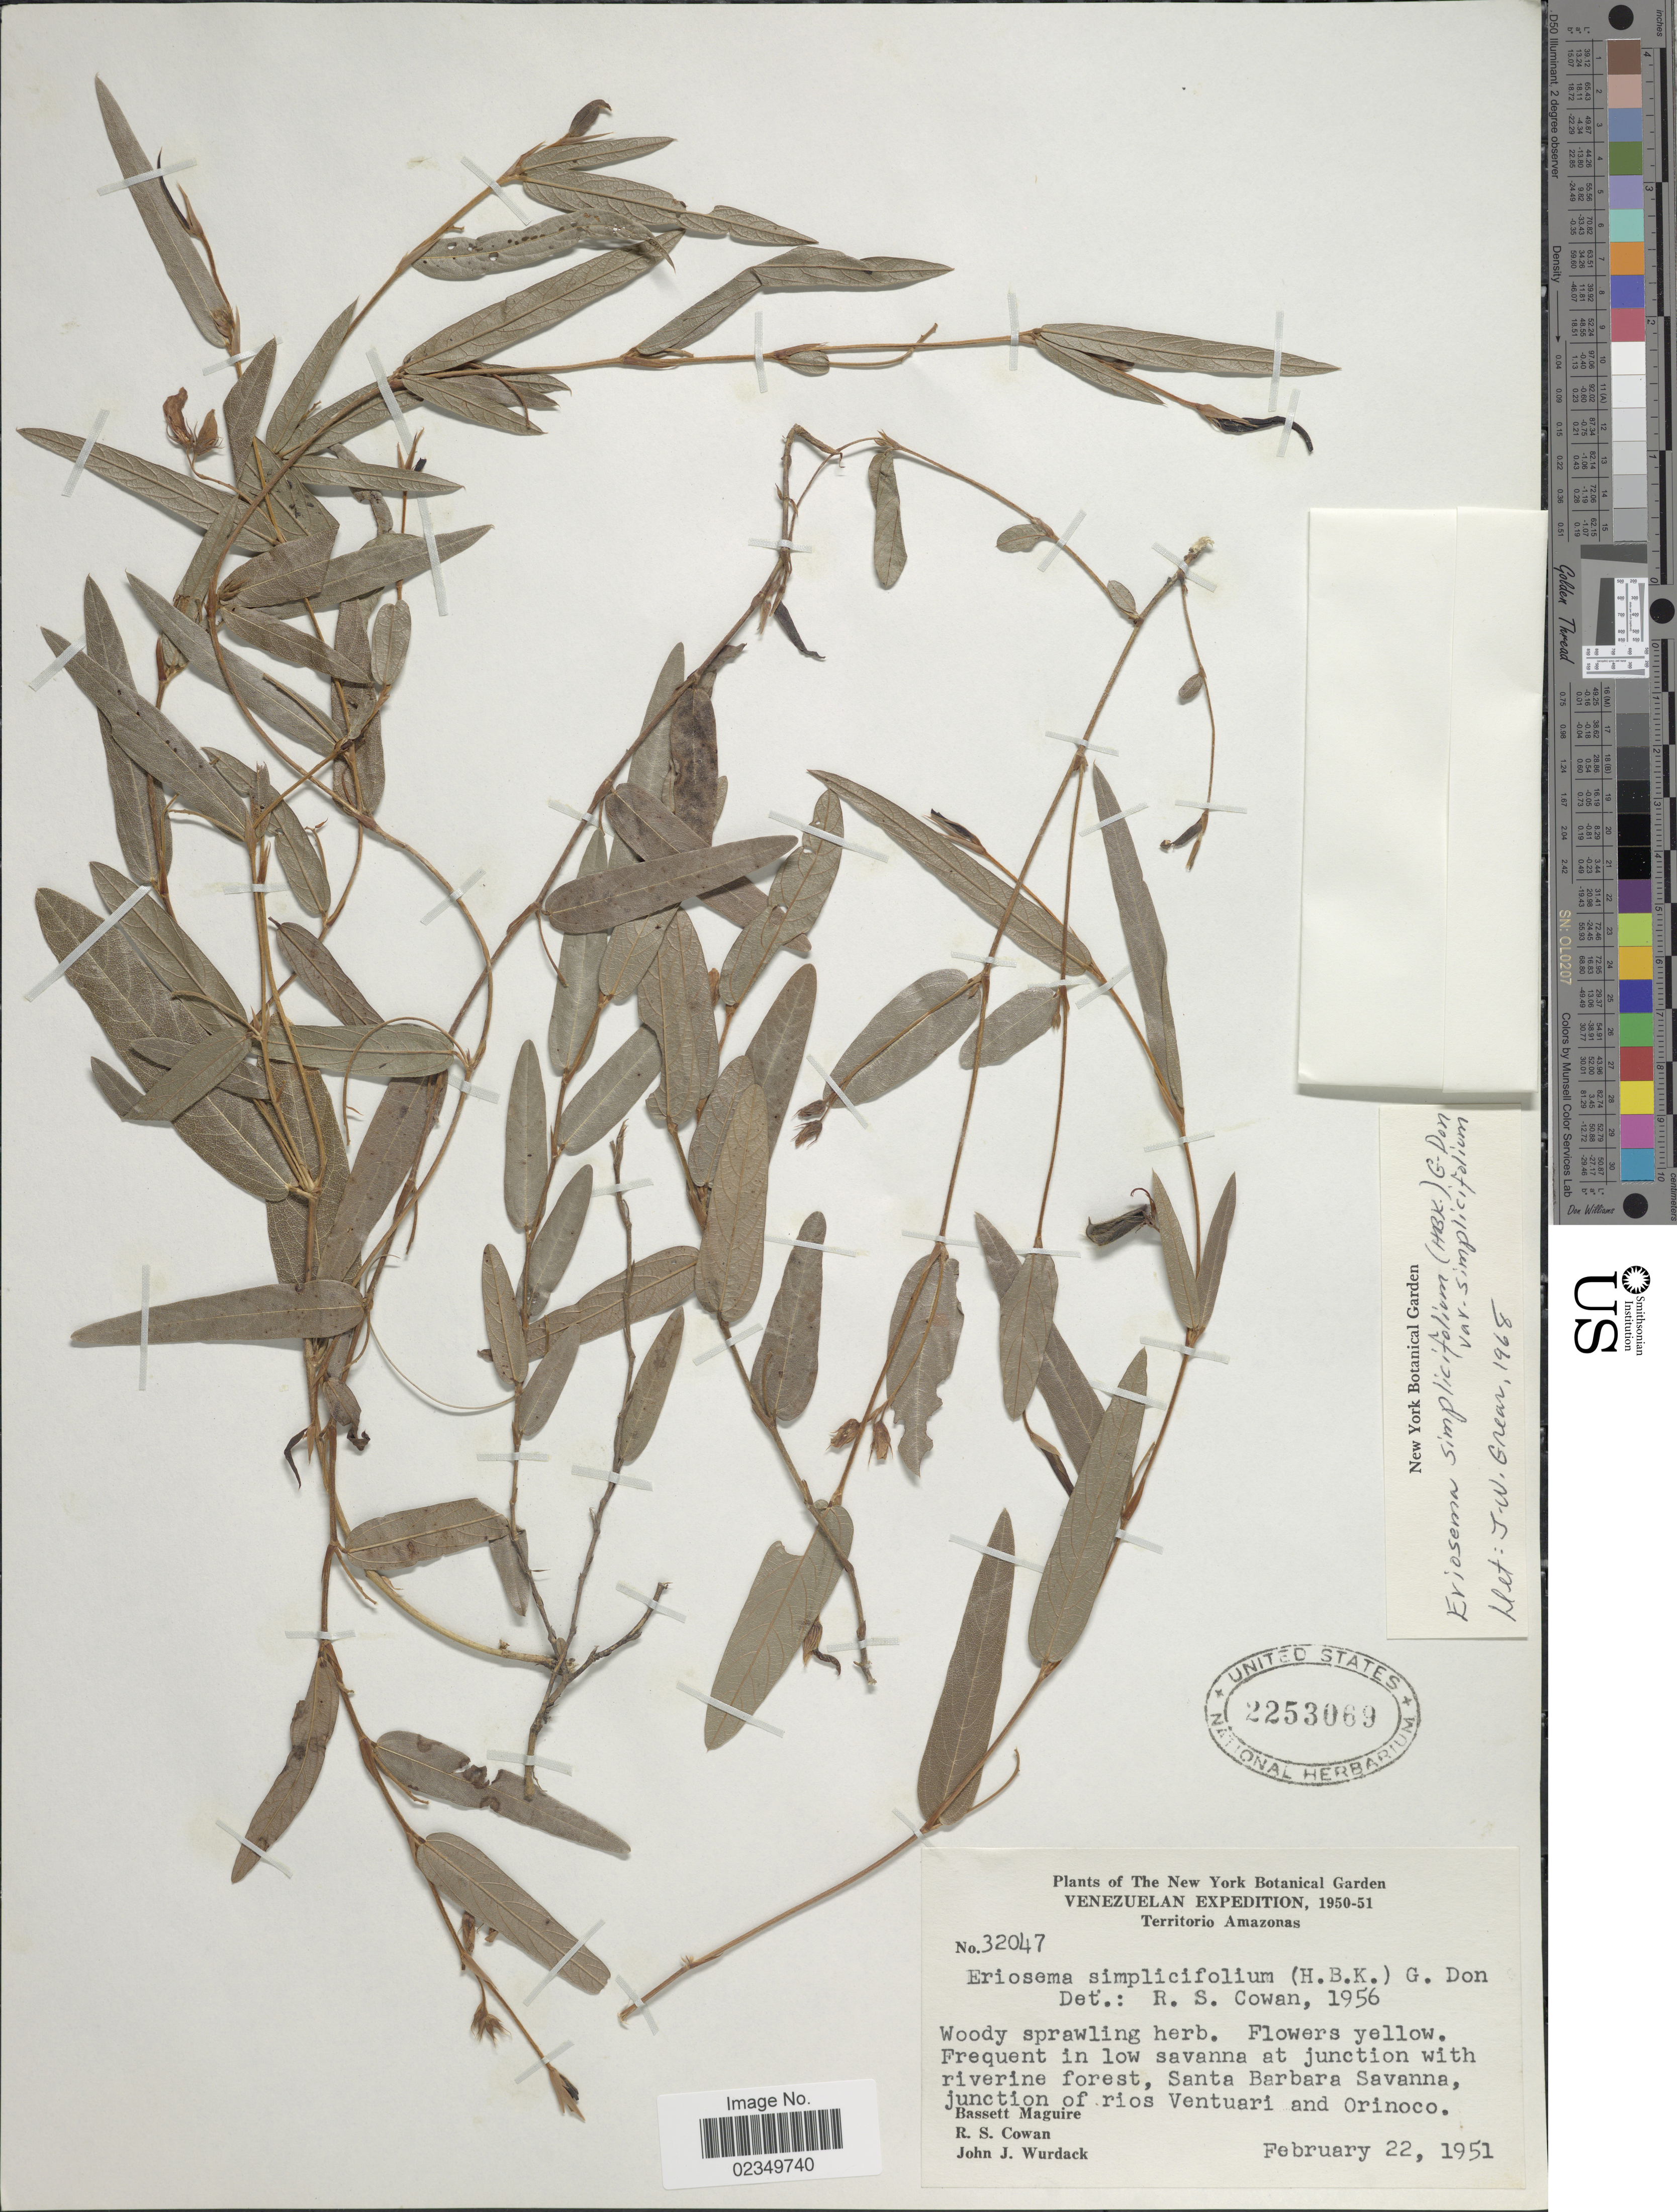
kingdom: Plantae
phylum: Tracheophyta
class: Magnoliopsida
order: Fabales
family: Fabaceae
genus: Eriosema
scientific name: Eriosema simplicifolium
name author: (Kunth) G. Don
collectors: B. Maguire, R. S. Cowan & J. J. Wurdack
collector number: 32047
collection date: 1951-02-22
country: Venezuela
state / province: Amazonas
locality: Venezuelan, Territorio Amazonas, Santa Barbara Savanna, junction of rios Ventuari and Orinoco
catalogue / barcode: US 2253069